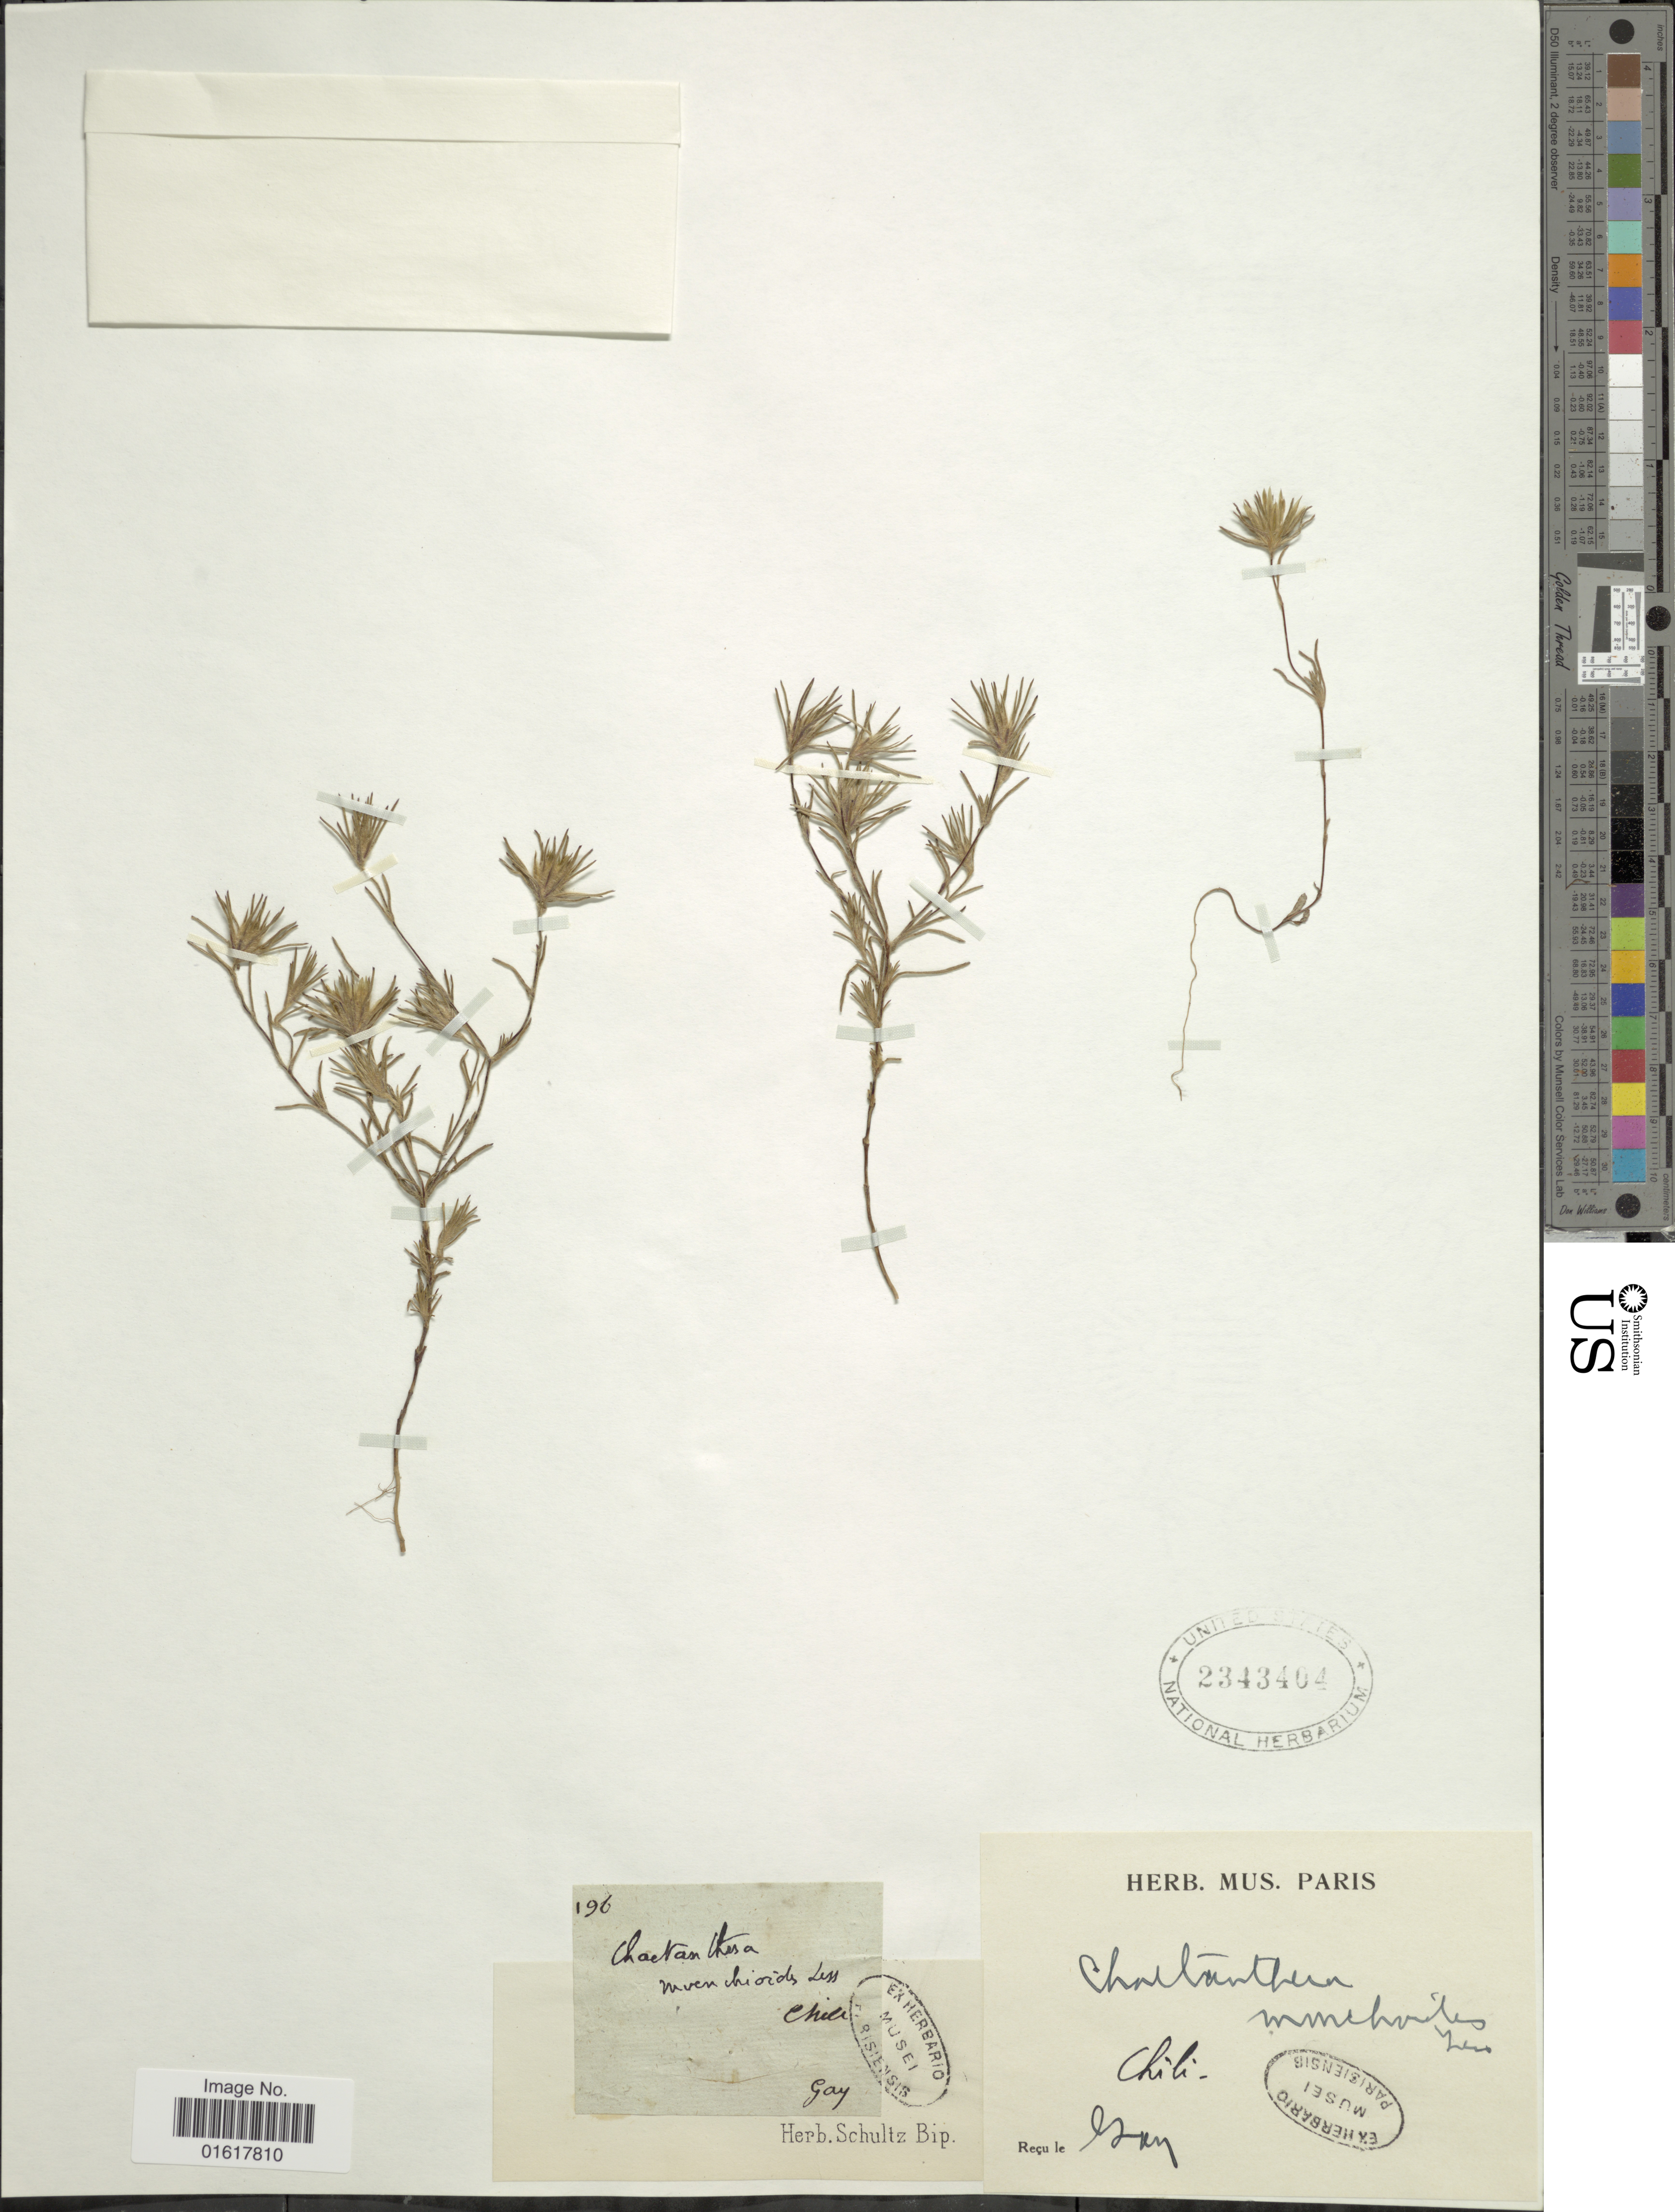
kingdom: Plantae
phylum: Tracheophyta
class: Magnoliopsida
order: Asterales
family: Asteraceae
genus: Chaetanthera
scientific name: Chaetanthera moenchioides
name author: Less.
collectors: -- Gay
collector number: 196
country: Chile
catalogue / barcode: US 2343404